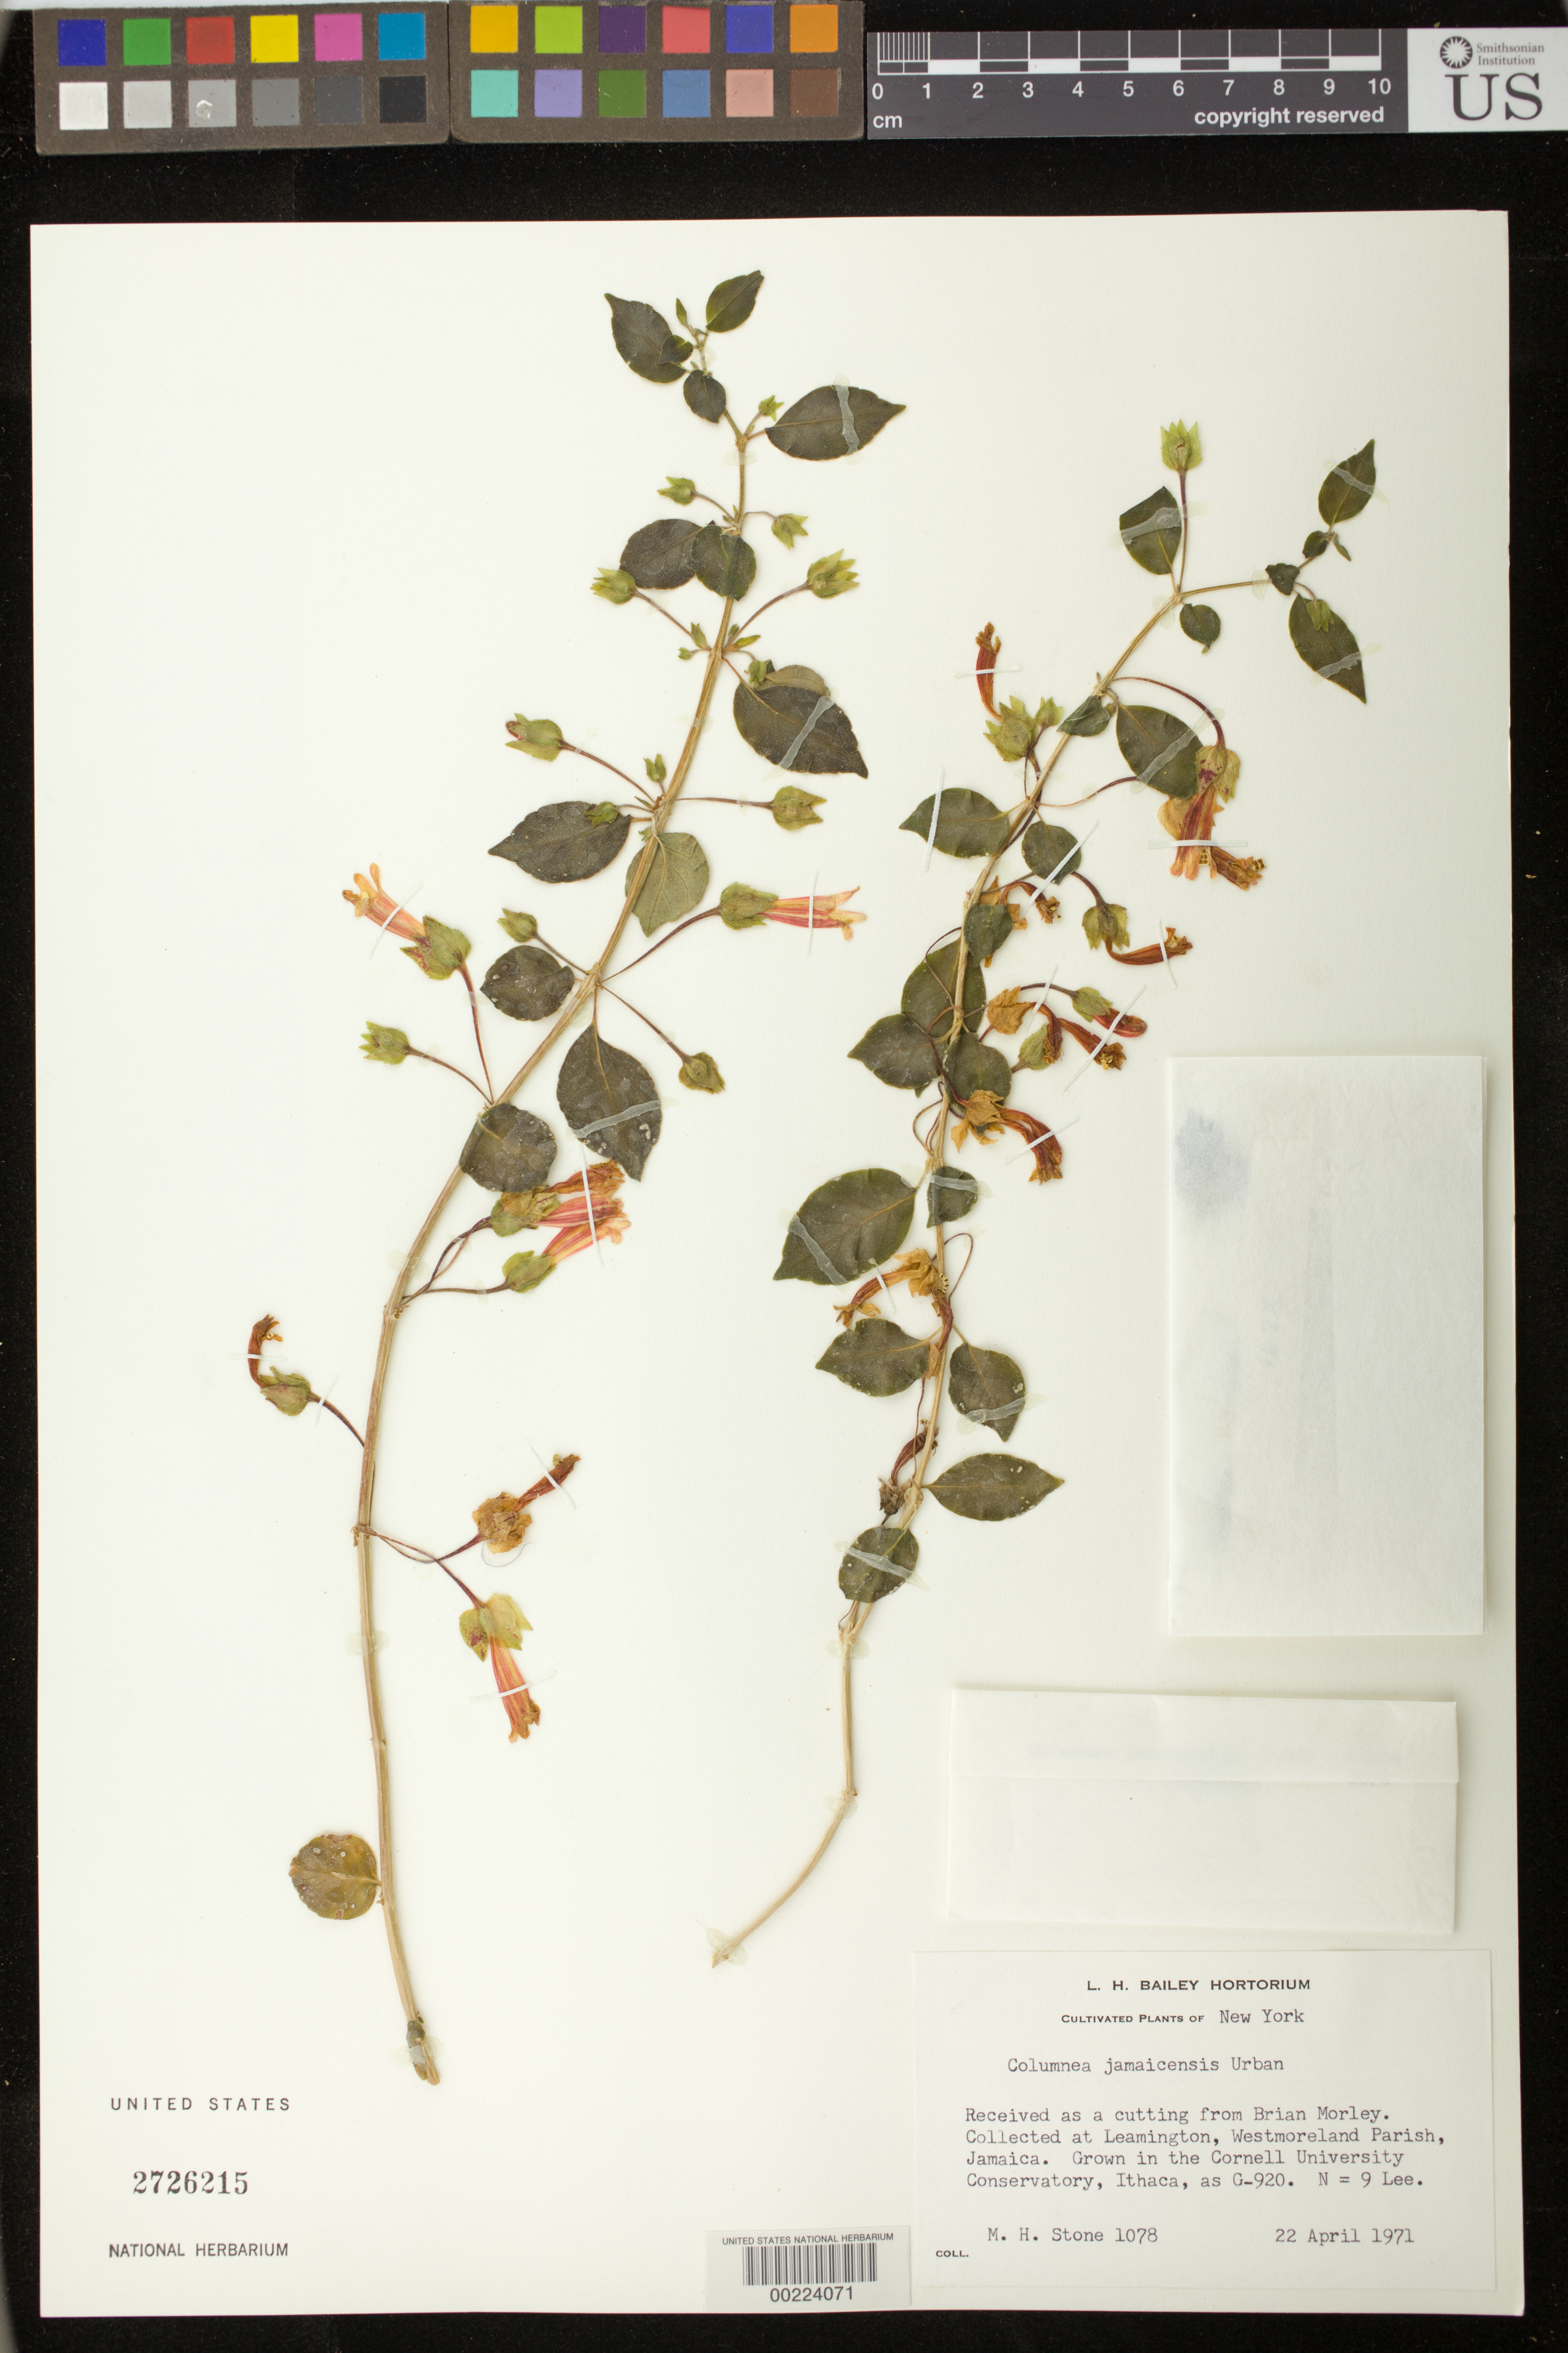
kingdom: Plantae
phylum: Tracheophyta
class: Magnoliopsida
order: Lamiales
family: Gesneriaceae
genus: Columnea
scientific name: Columnea repens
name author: (Hook.) Hanst.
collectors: M. Stone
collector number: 1078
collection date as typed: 22 Apr 1971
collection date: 1971-04-22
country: Jamaica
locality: Jamaica: Leamington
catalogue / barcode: US 2726215